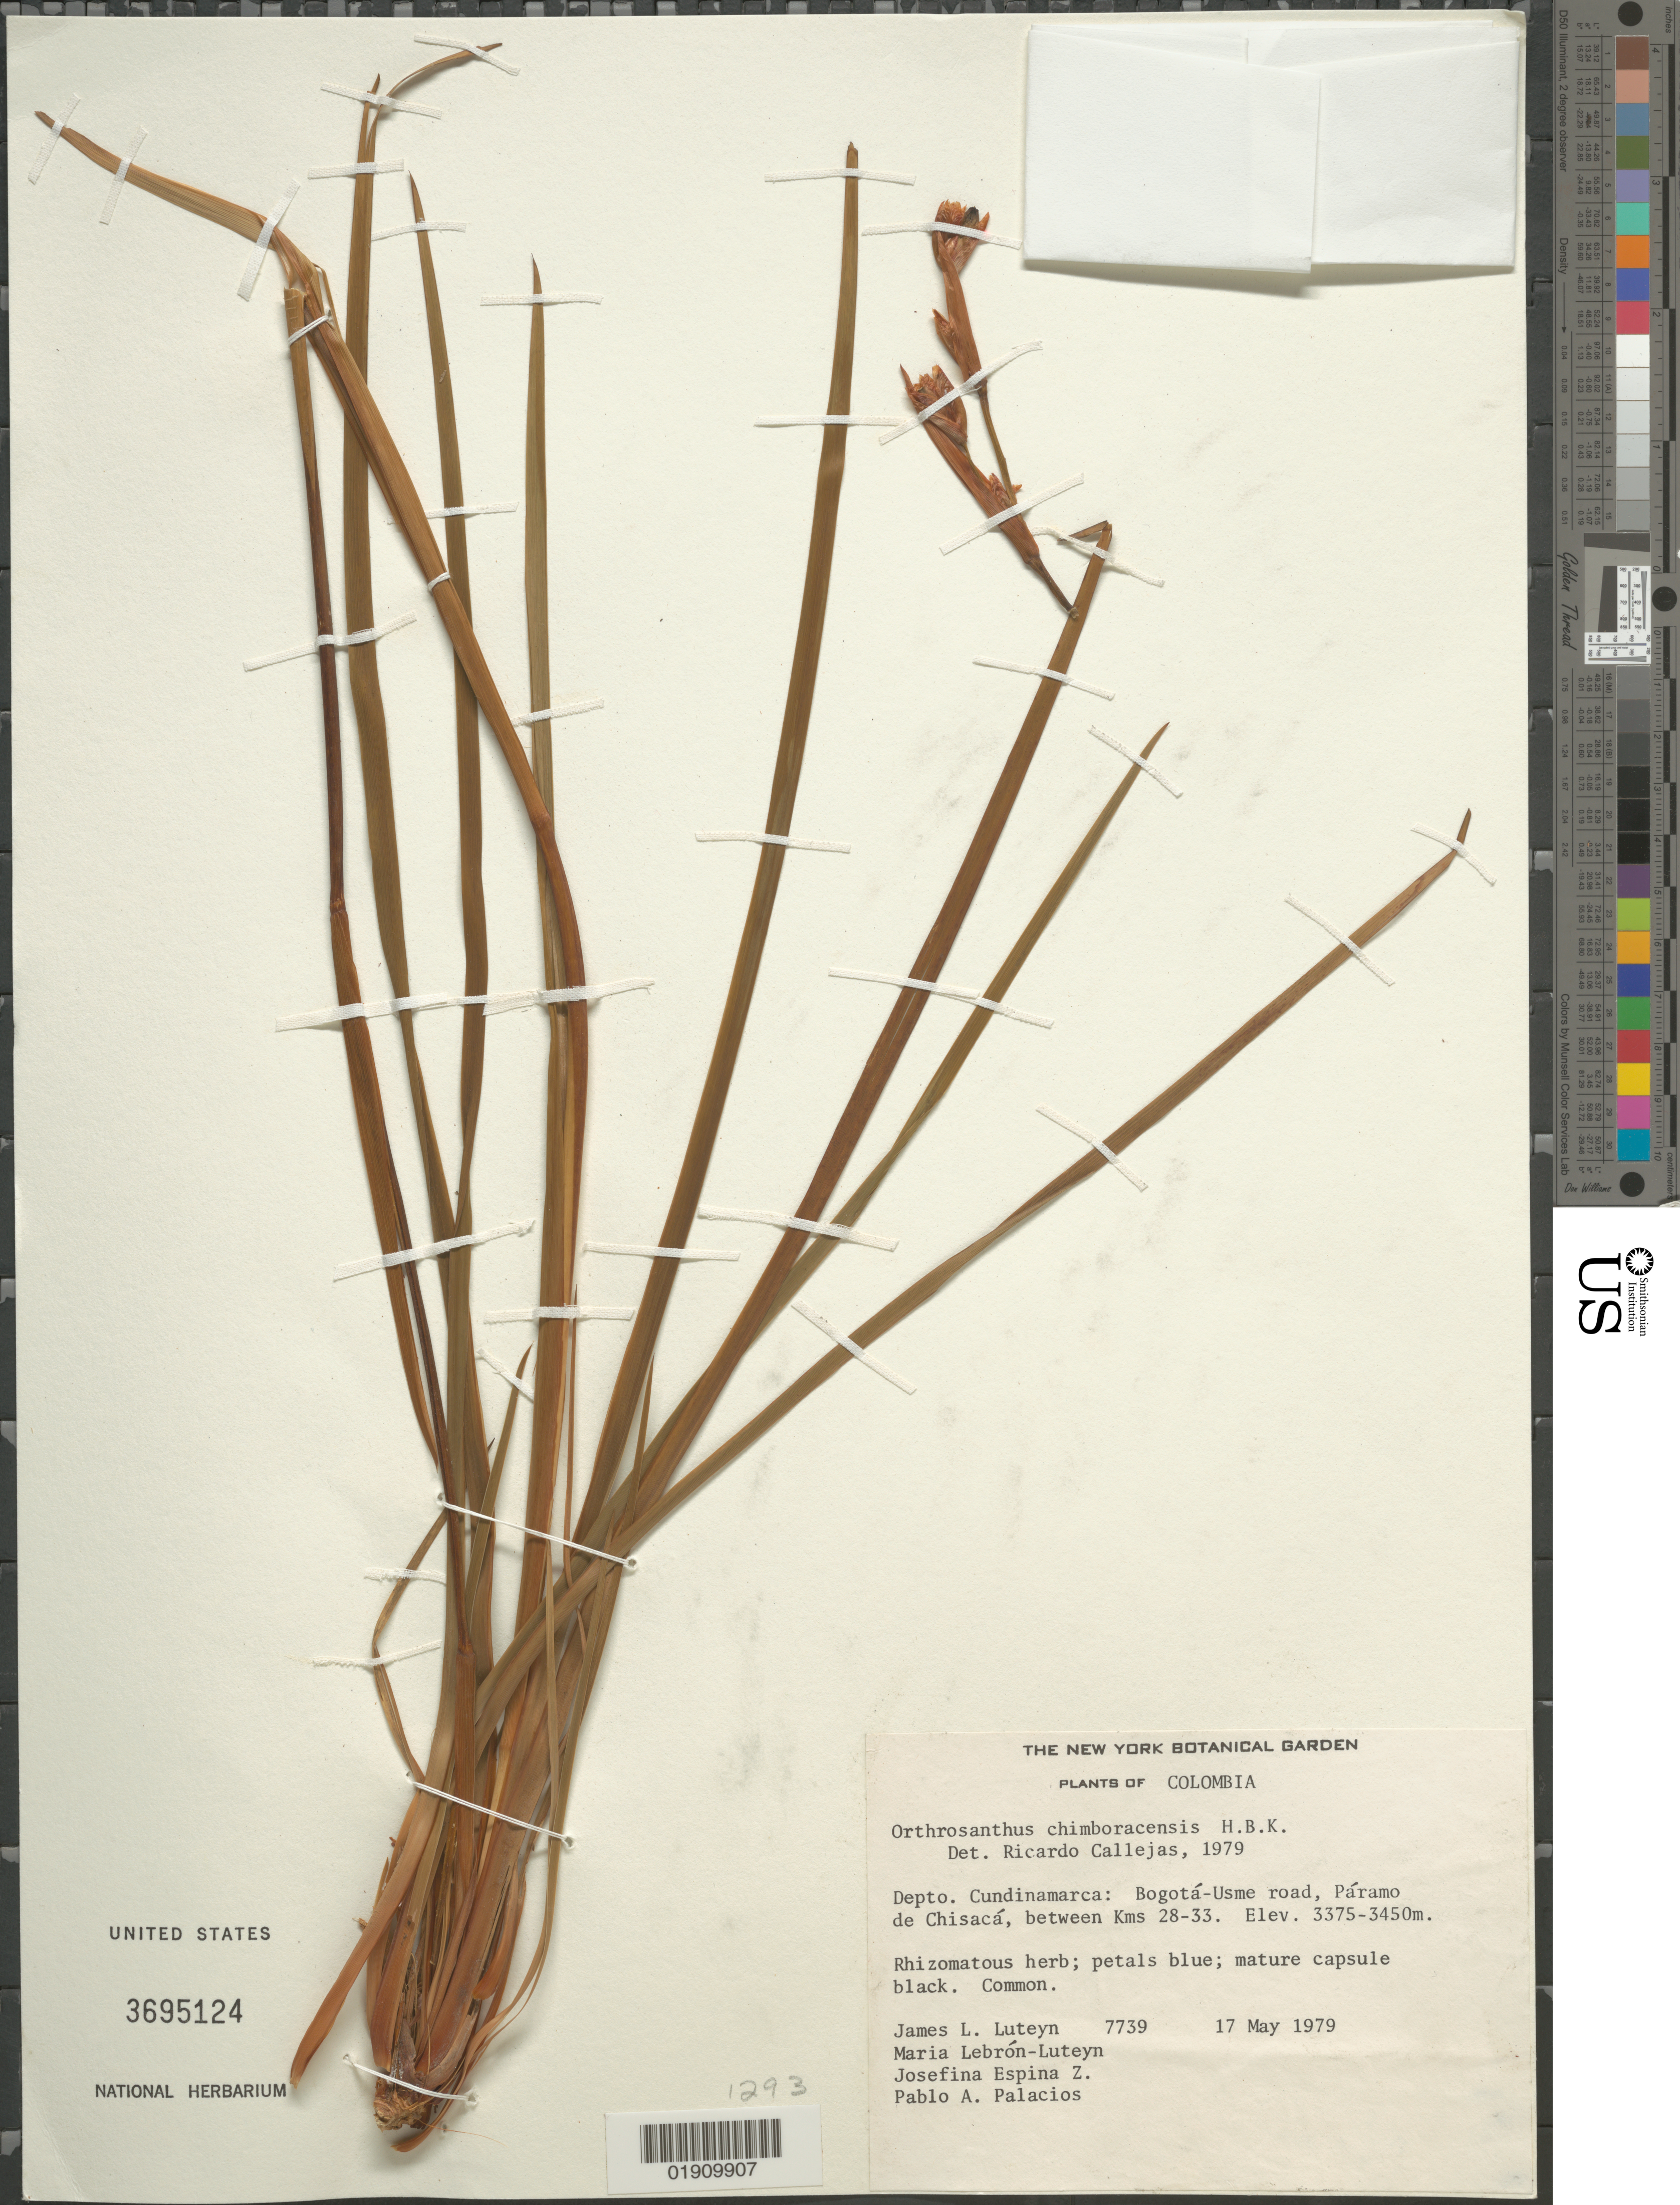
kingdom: Plantae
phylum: Tracheophyta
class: Liliopsida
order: Asparagales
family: Iridaceae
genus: Orthrosanthus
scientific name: Orthrosanthus chimboracensis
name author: (Kunth) Baker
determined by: Callejas, Ricardo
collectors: J. L. Luteyn, M. L. Lebrón-Luteyn, J. Espina Z. & P. Palacios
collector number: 7739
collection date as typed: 17 May 1979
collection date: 1979-05-17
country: Colombia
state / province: Cundinamarca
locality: Depto. Cundinamarca: Bogota-Usme road, Paramo de Chisaca, between 28-33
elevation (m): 3375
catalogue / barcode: US 3695124